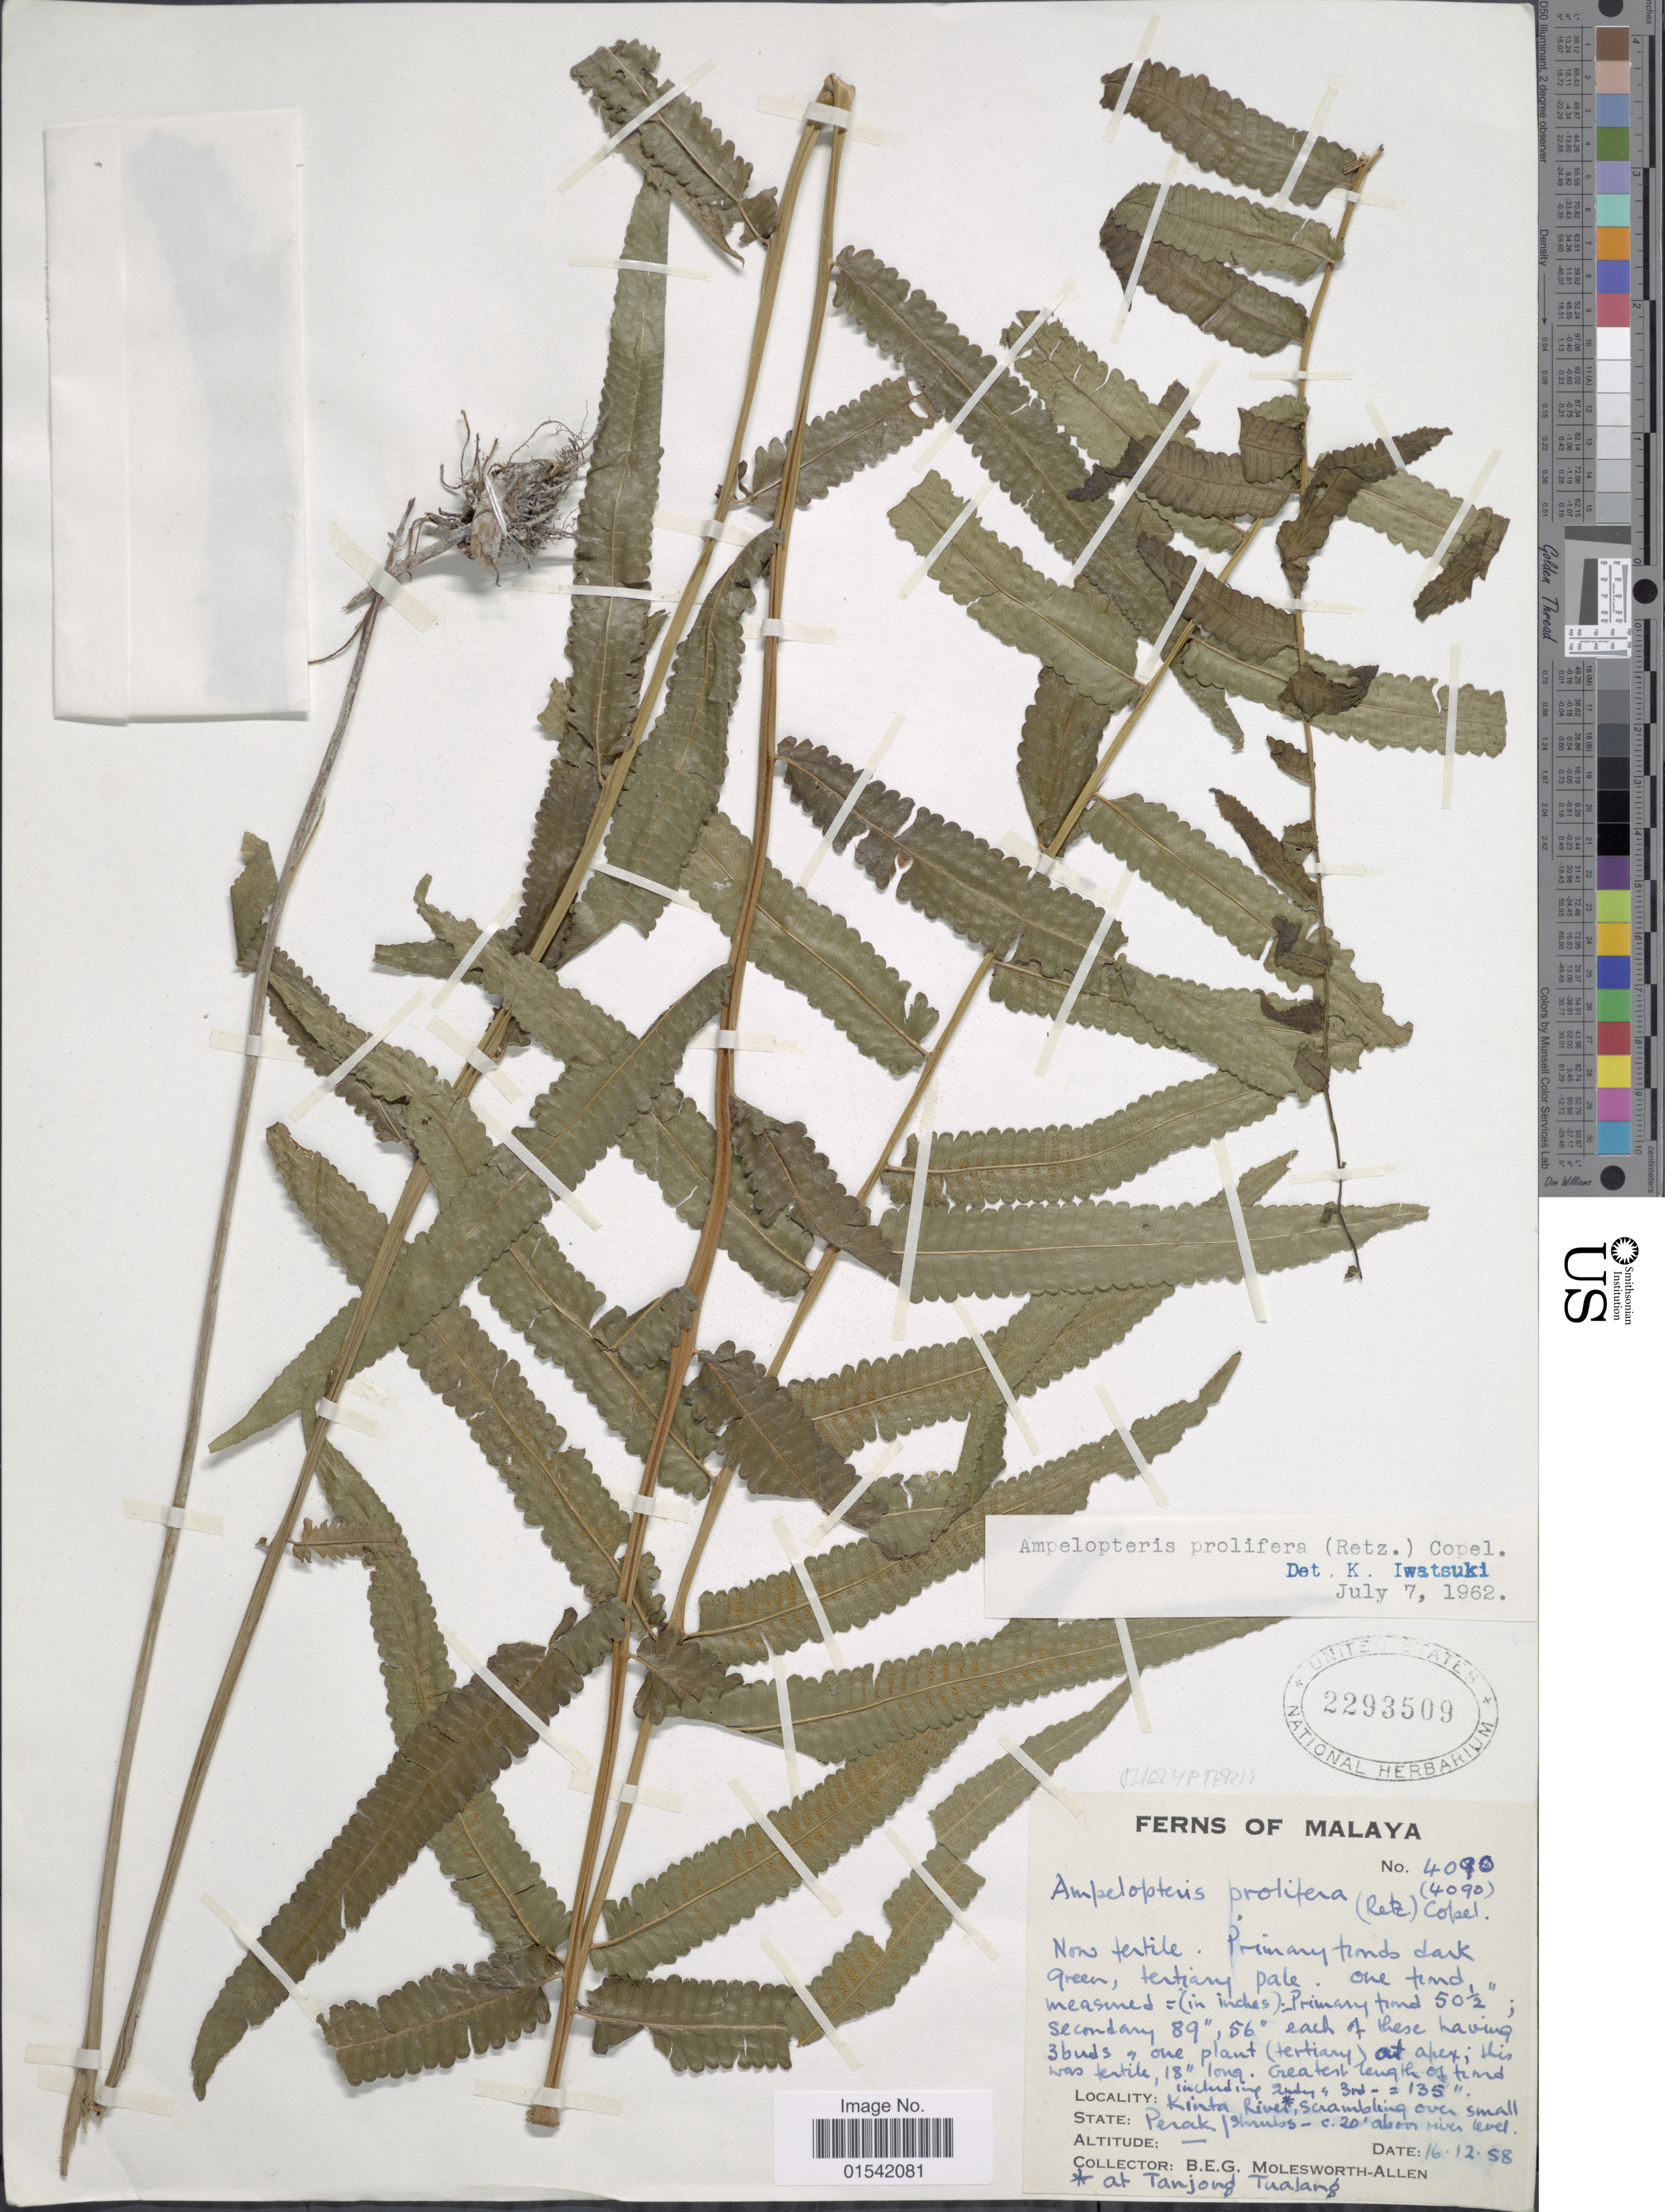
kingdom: Plantae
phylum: Tracheophyta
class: Polypodiopsida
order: Polypodiales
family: Thelypteridaceae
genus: Ampelopteris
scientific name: Ampelopteris prolifera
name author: (Retz.) Copel.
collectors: B. E. G. Molesworth-Allen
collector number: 4090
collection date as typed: Transcribed d/m/y: 16/12/58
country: Malaysia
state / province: Perak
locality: Malaya, Kinta River, Saambling over small shrubs, at Tanjong Tualang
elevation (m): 6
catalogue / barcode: US 2293509